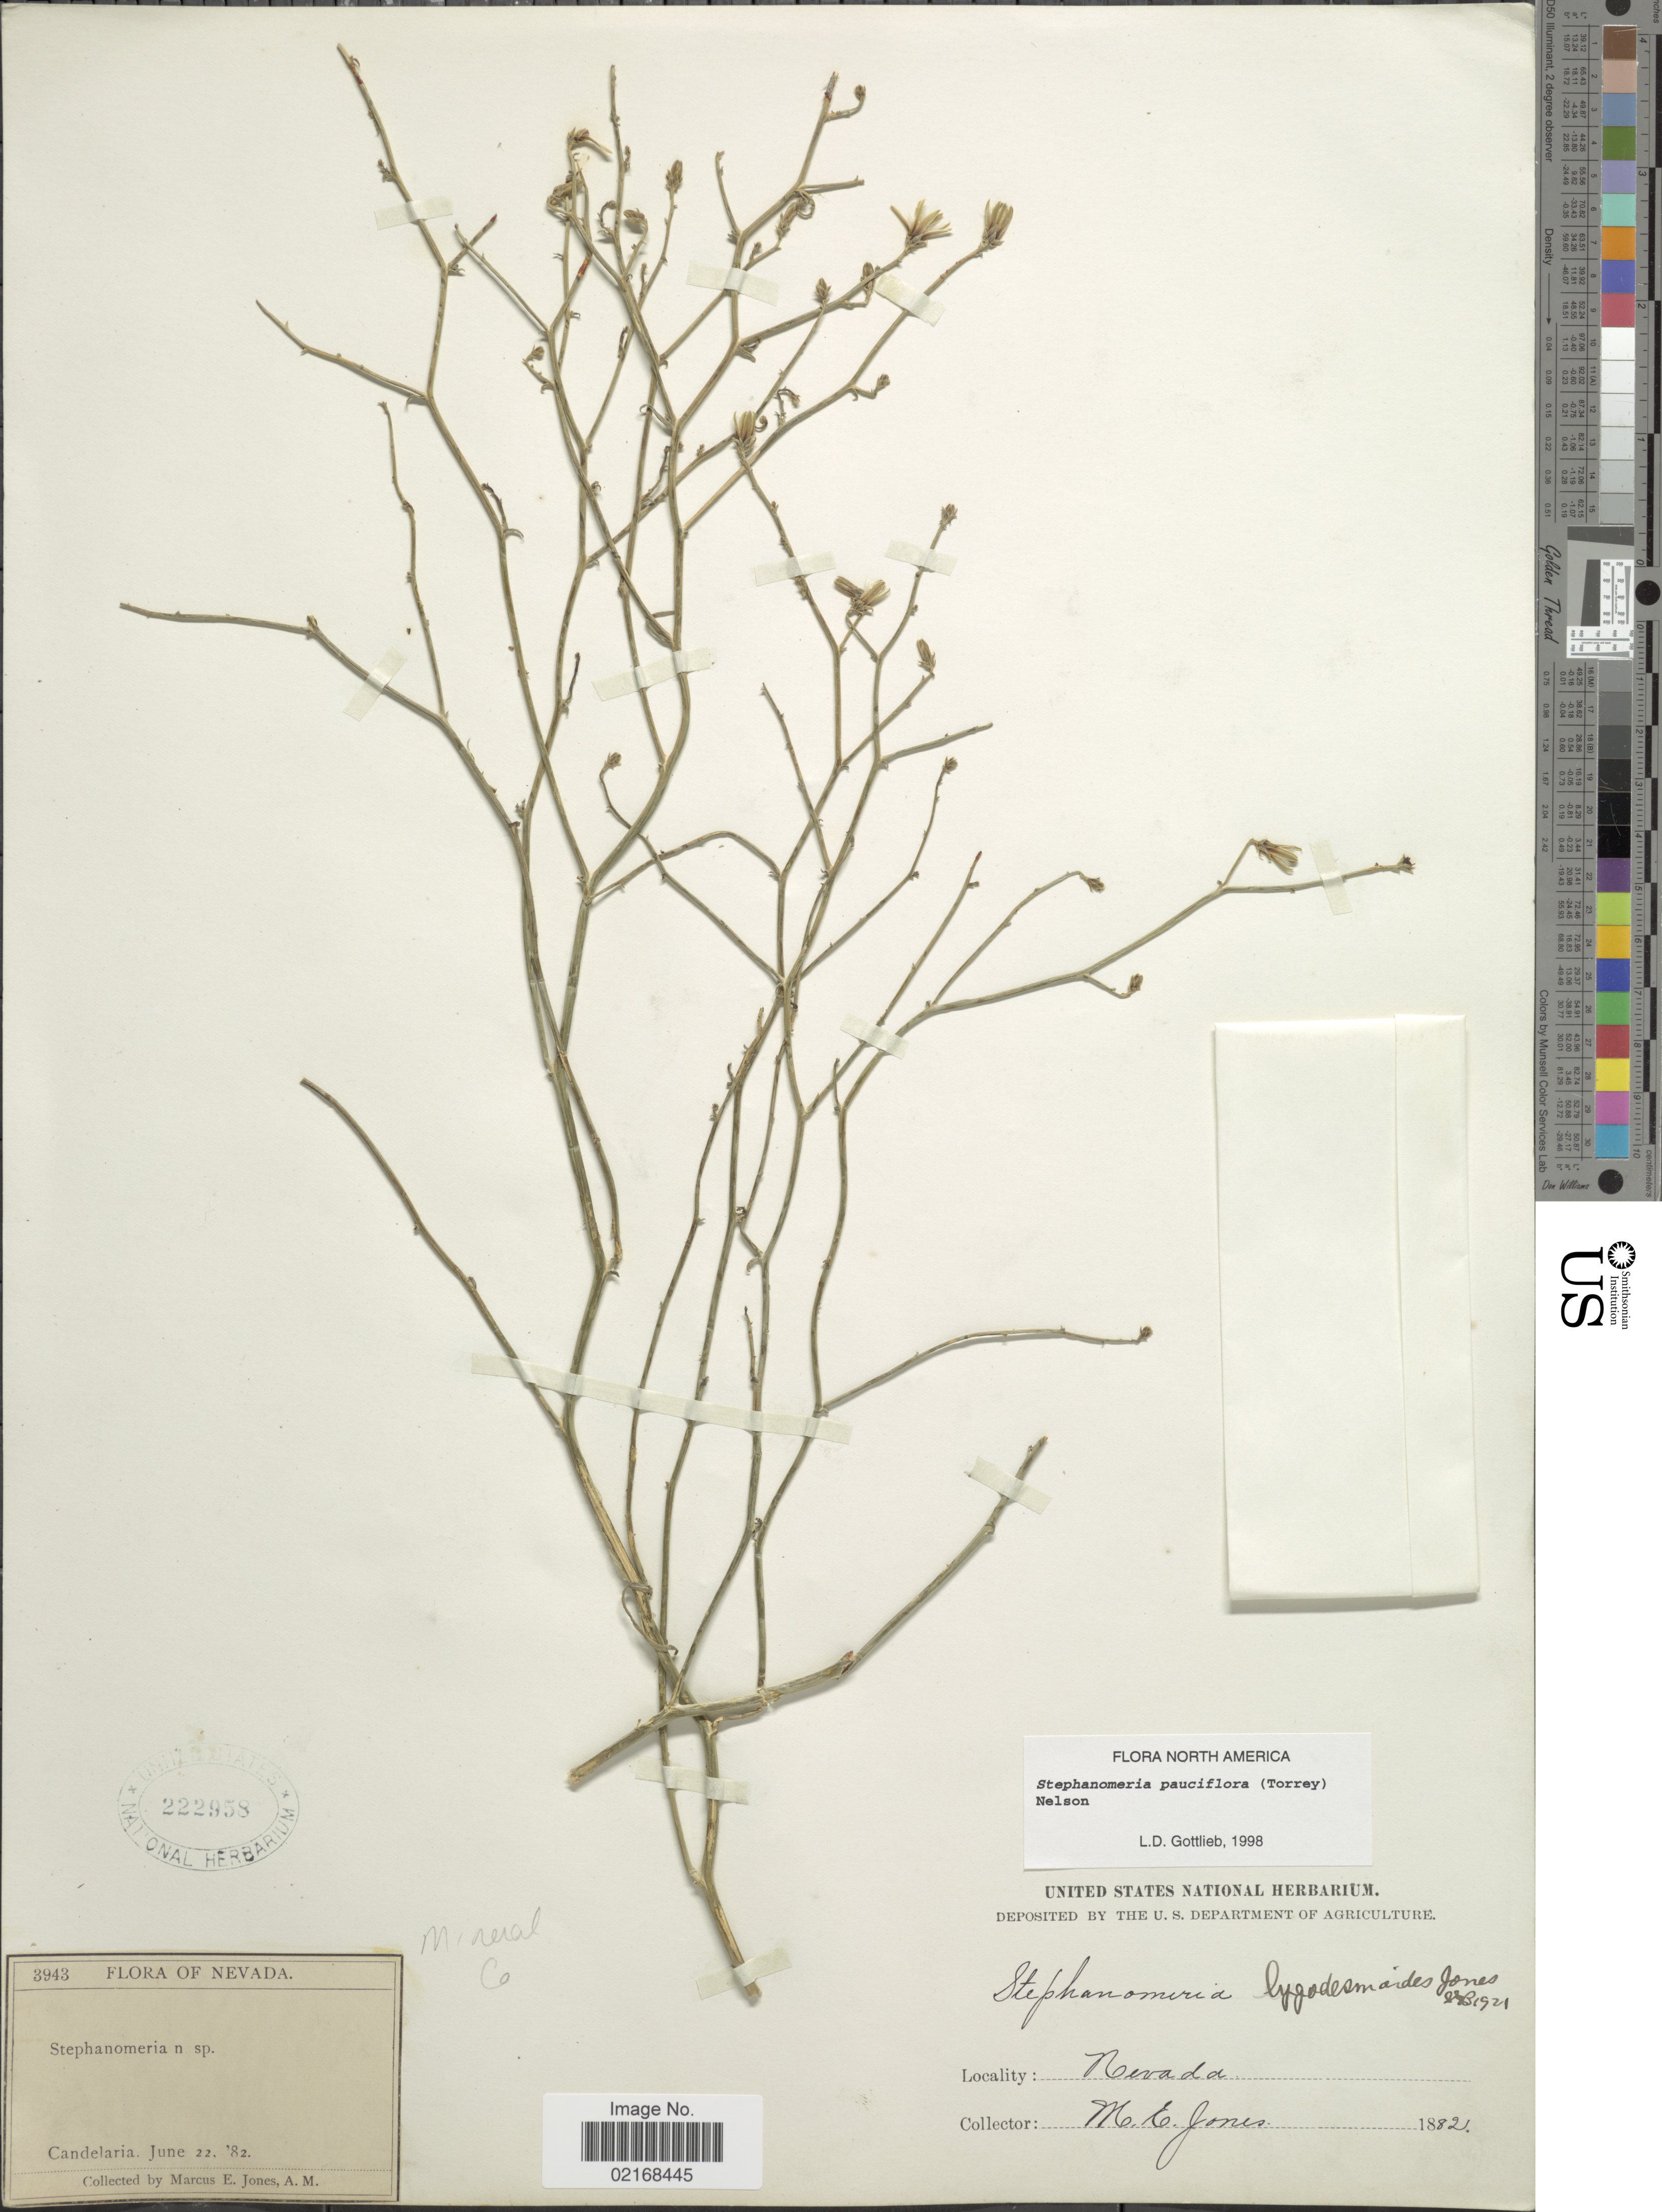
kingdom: Plantae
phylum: Tracheophyta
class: Magnoliopsida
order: Asterales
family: Asteraceae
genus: Stephanomeria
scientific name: Stephanomeria pauciflora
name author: (Torr.) A. Nelson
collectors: M. E. Jones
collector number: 3943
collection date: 1882-06-22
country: United States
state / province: Nevada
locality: Candelaria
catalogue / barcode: US 222958